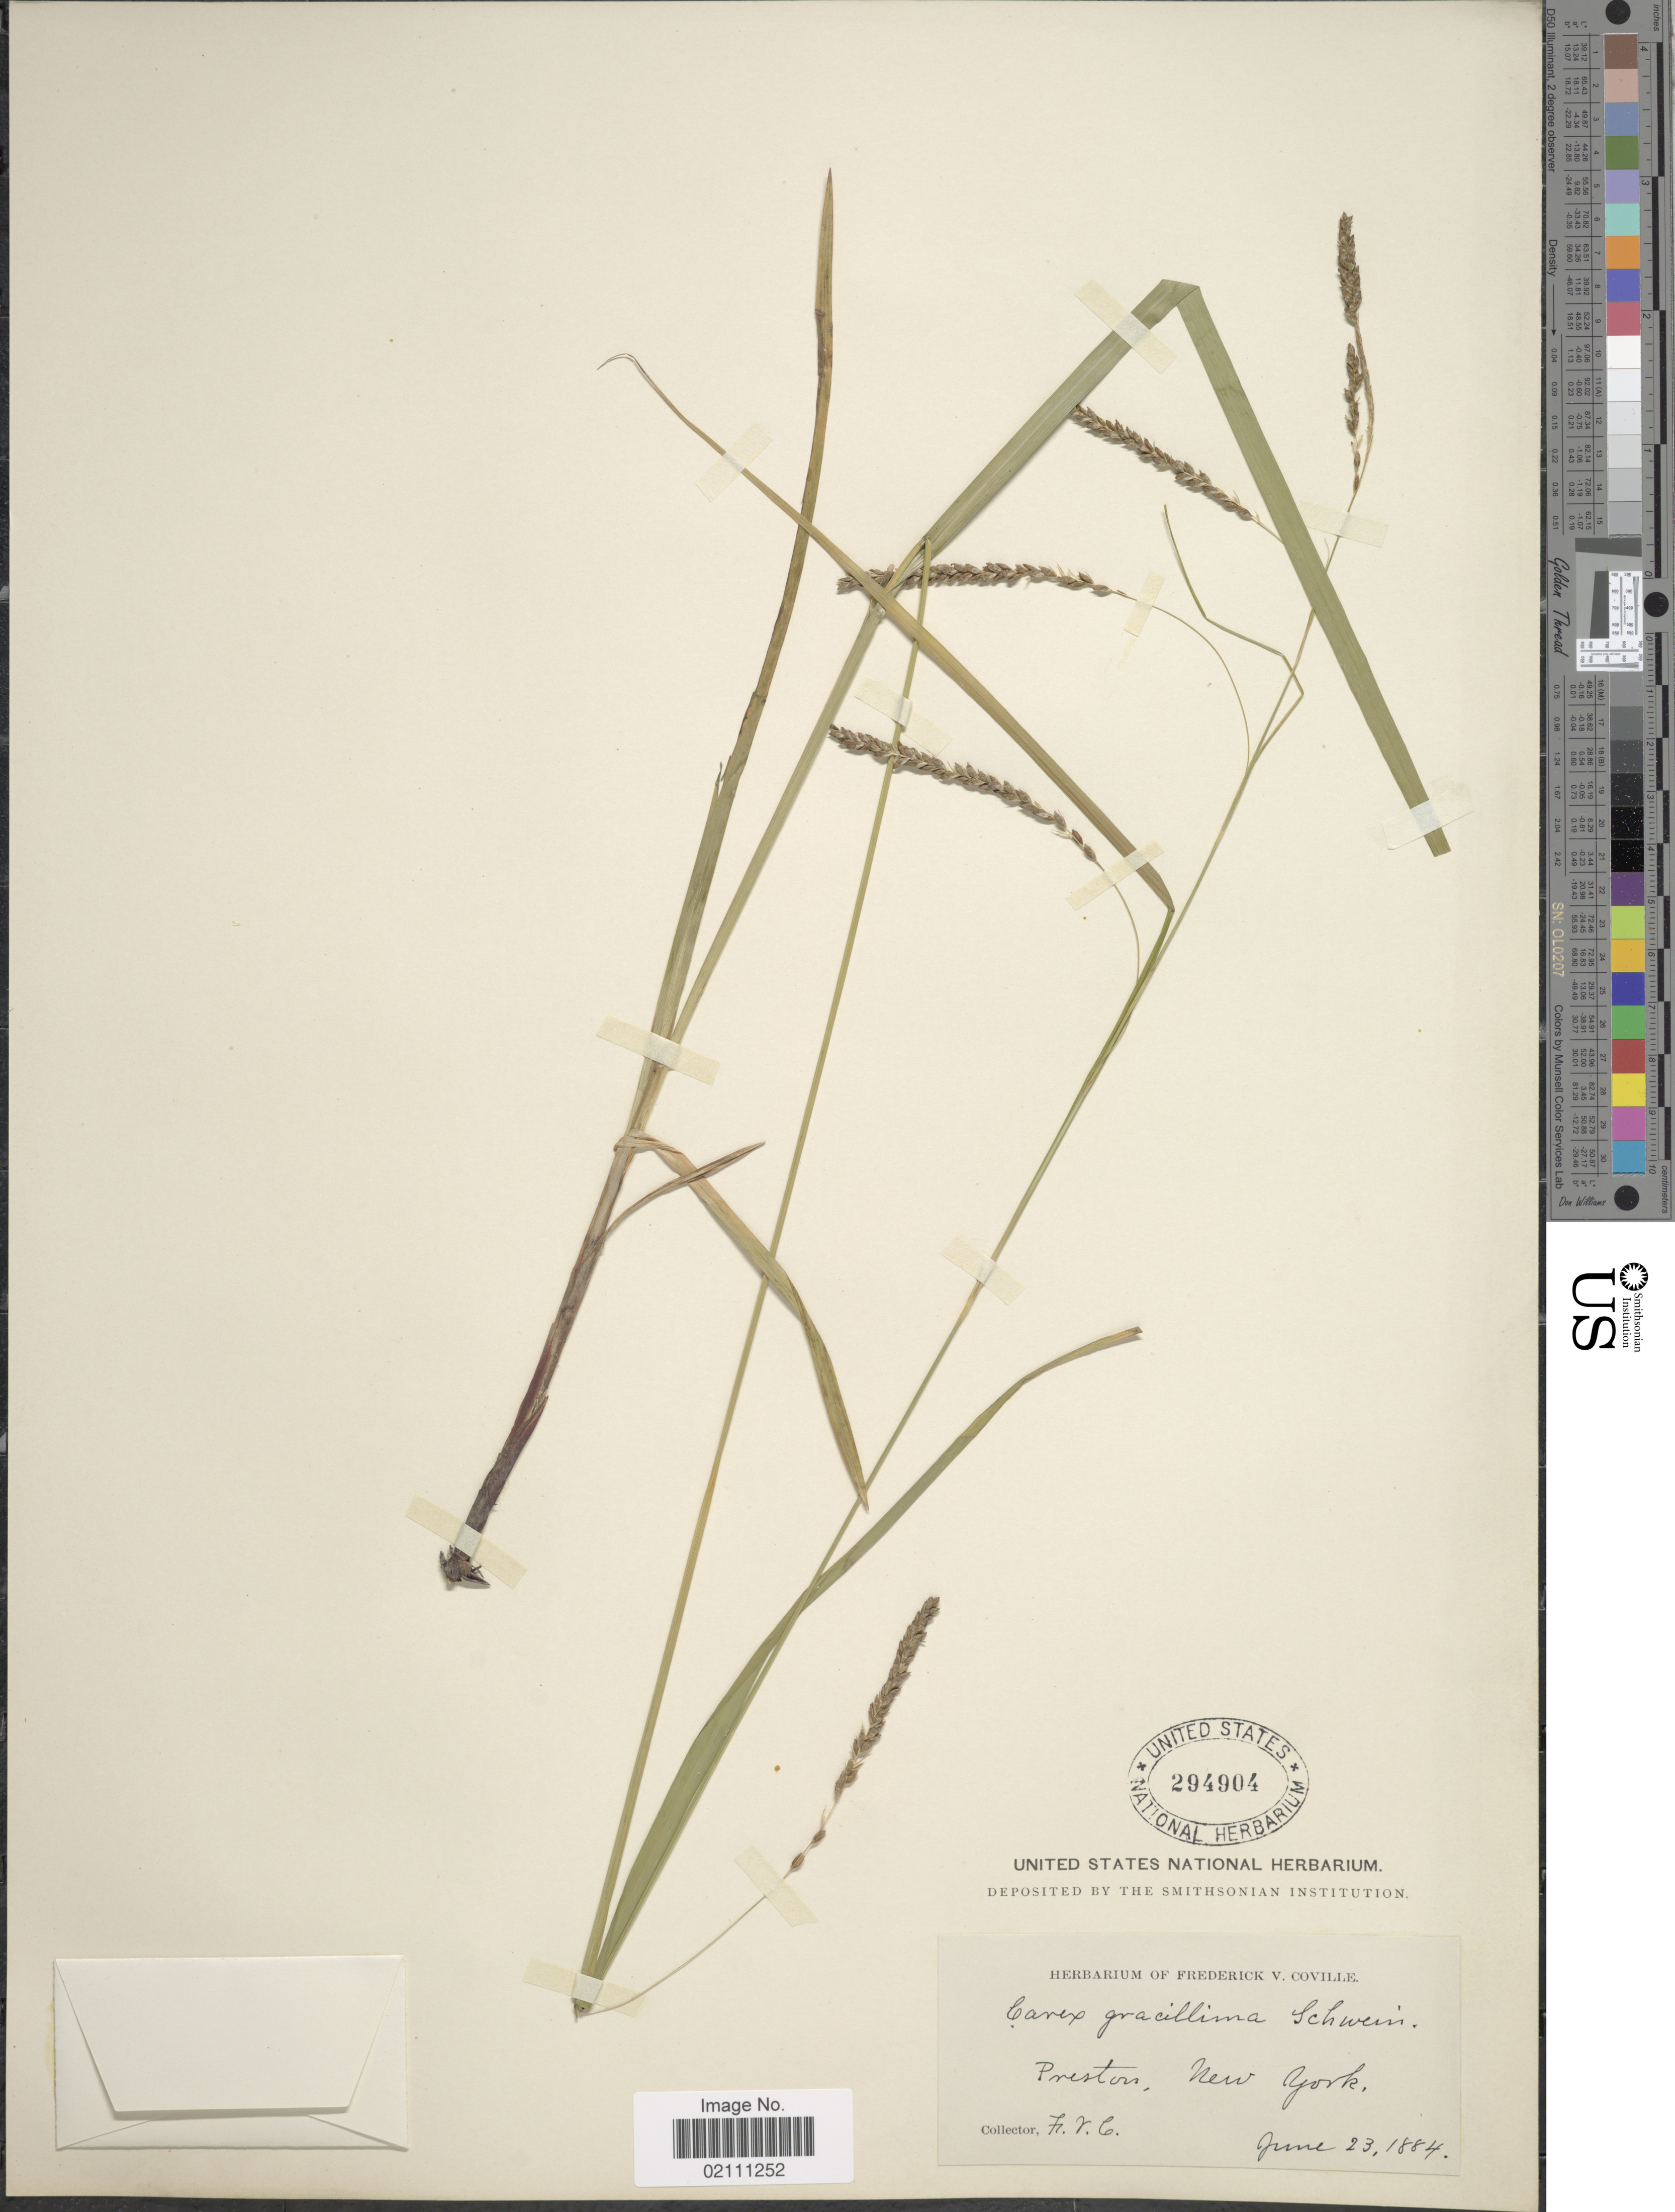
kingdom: Plantae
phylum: Tracheophyta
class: Liliopsida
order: Poales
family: Cyperaceae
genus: Carex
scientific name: Carex gracillima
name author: Schwein.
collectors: F. V. Coville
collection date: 1884-06-23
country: United States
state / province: New York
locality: Preston.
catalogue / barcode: US 294904